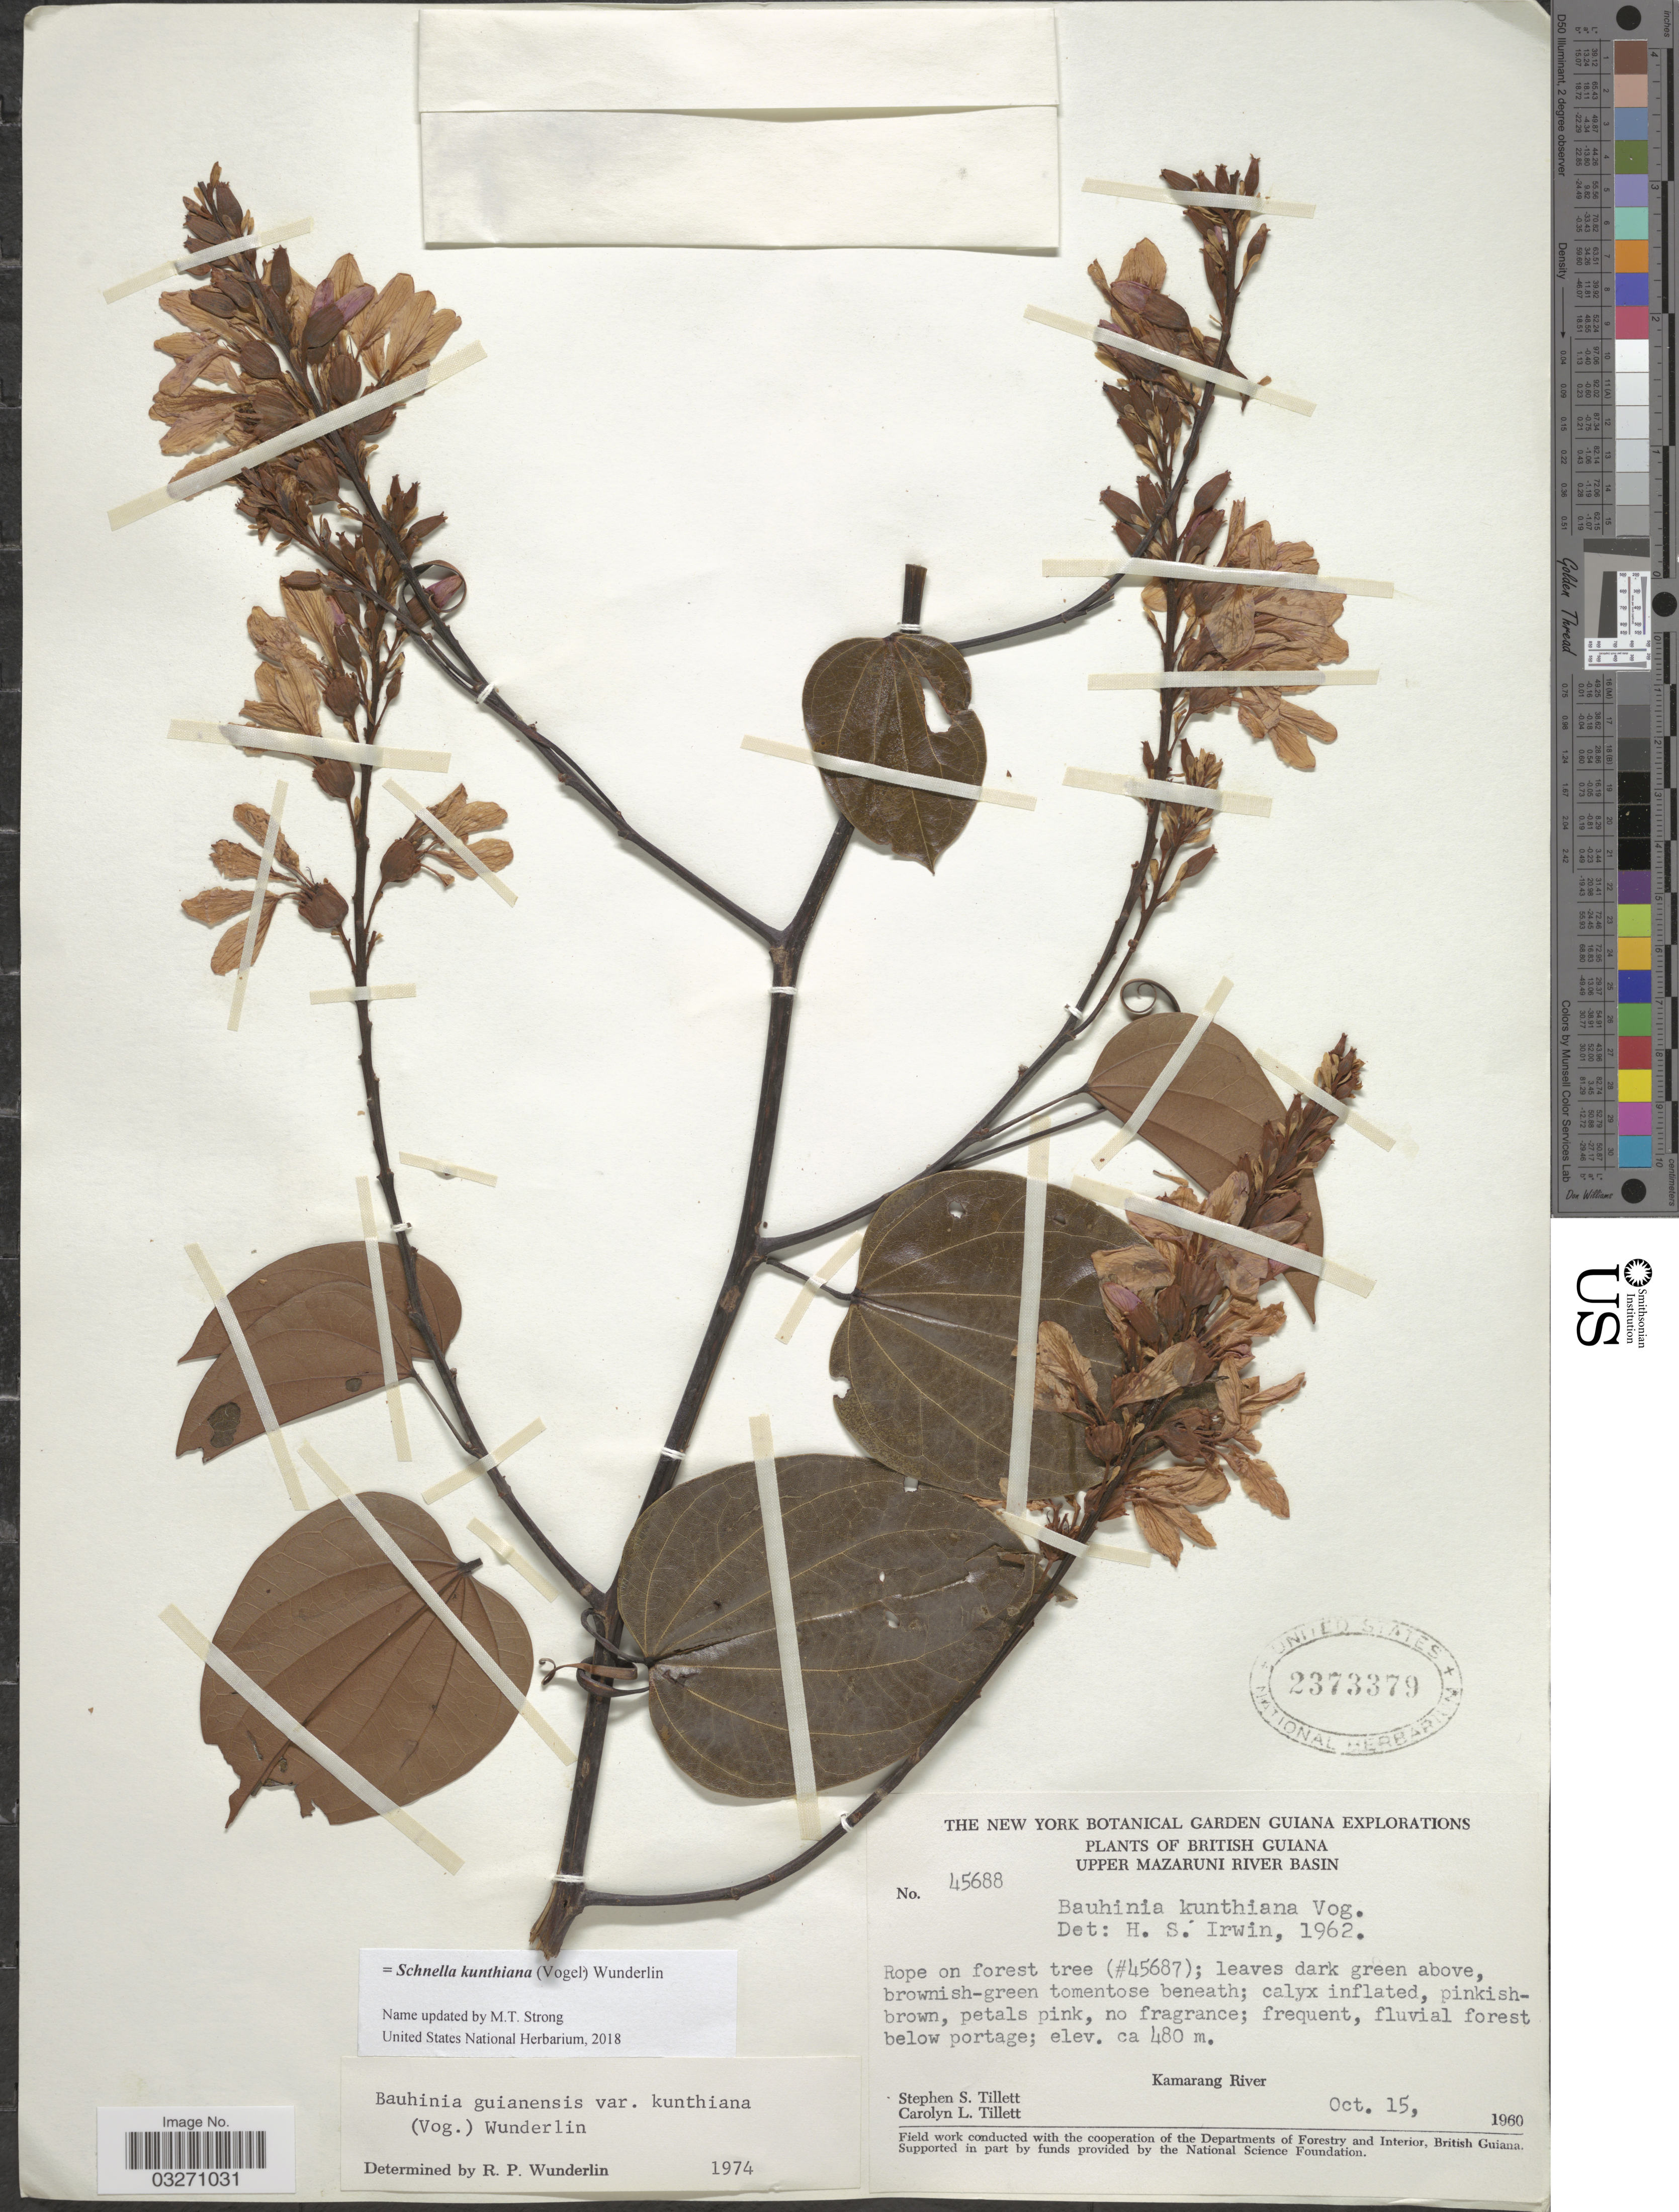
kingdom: Plantae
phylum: Tracheophyta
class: Magnoliopsida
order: Fabales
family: Fabaceae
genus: Schnella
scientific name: Schnella kunthiana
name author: (Vogel) Wunderlin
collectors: S. S. Tillett & C. L. Tillett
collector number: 45688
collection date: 1960-10-15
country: Guyana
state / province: Cuyuni-Mazaruni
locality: British Guiana, Upper Mazaruni River Basin, Kamarang River.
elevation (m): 480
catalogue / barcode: US 2373379